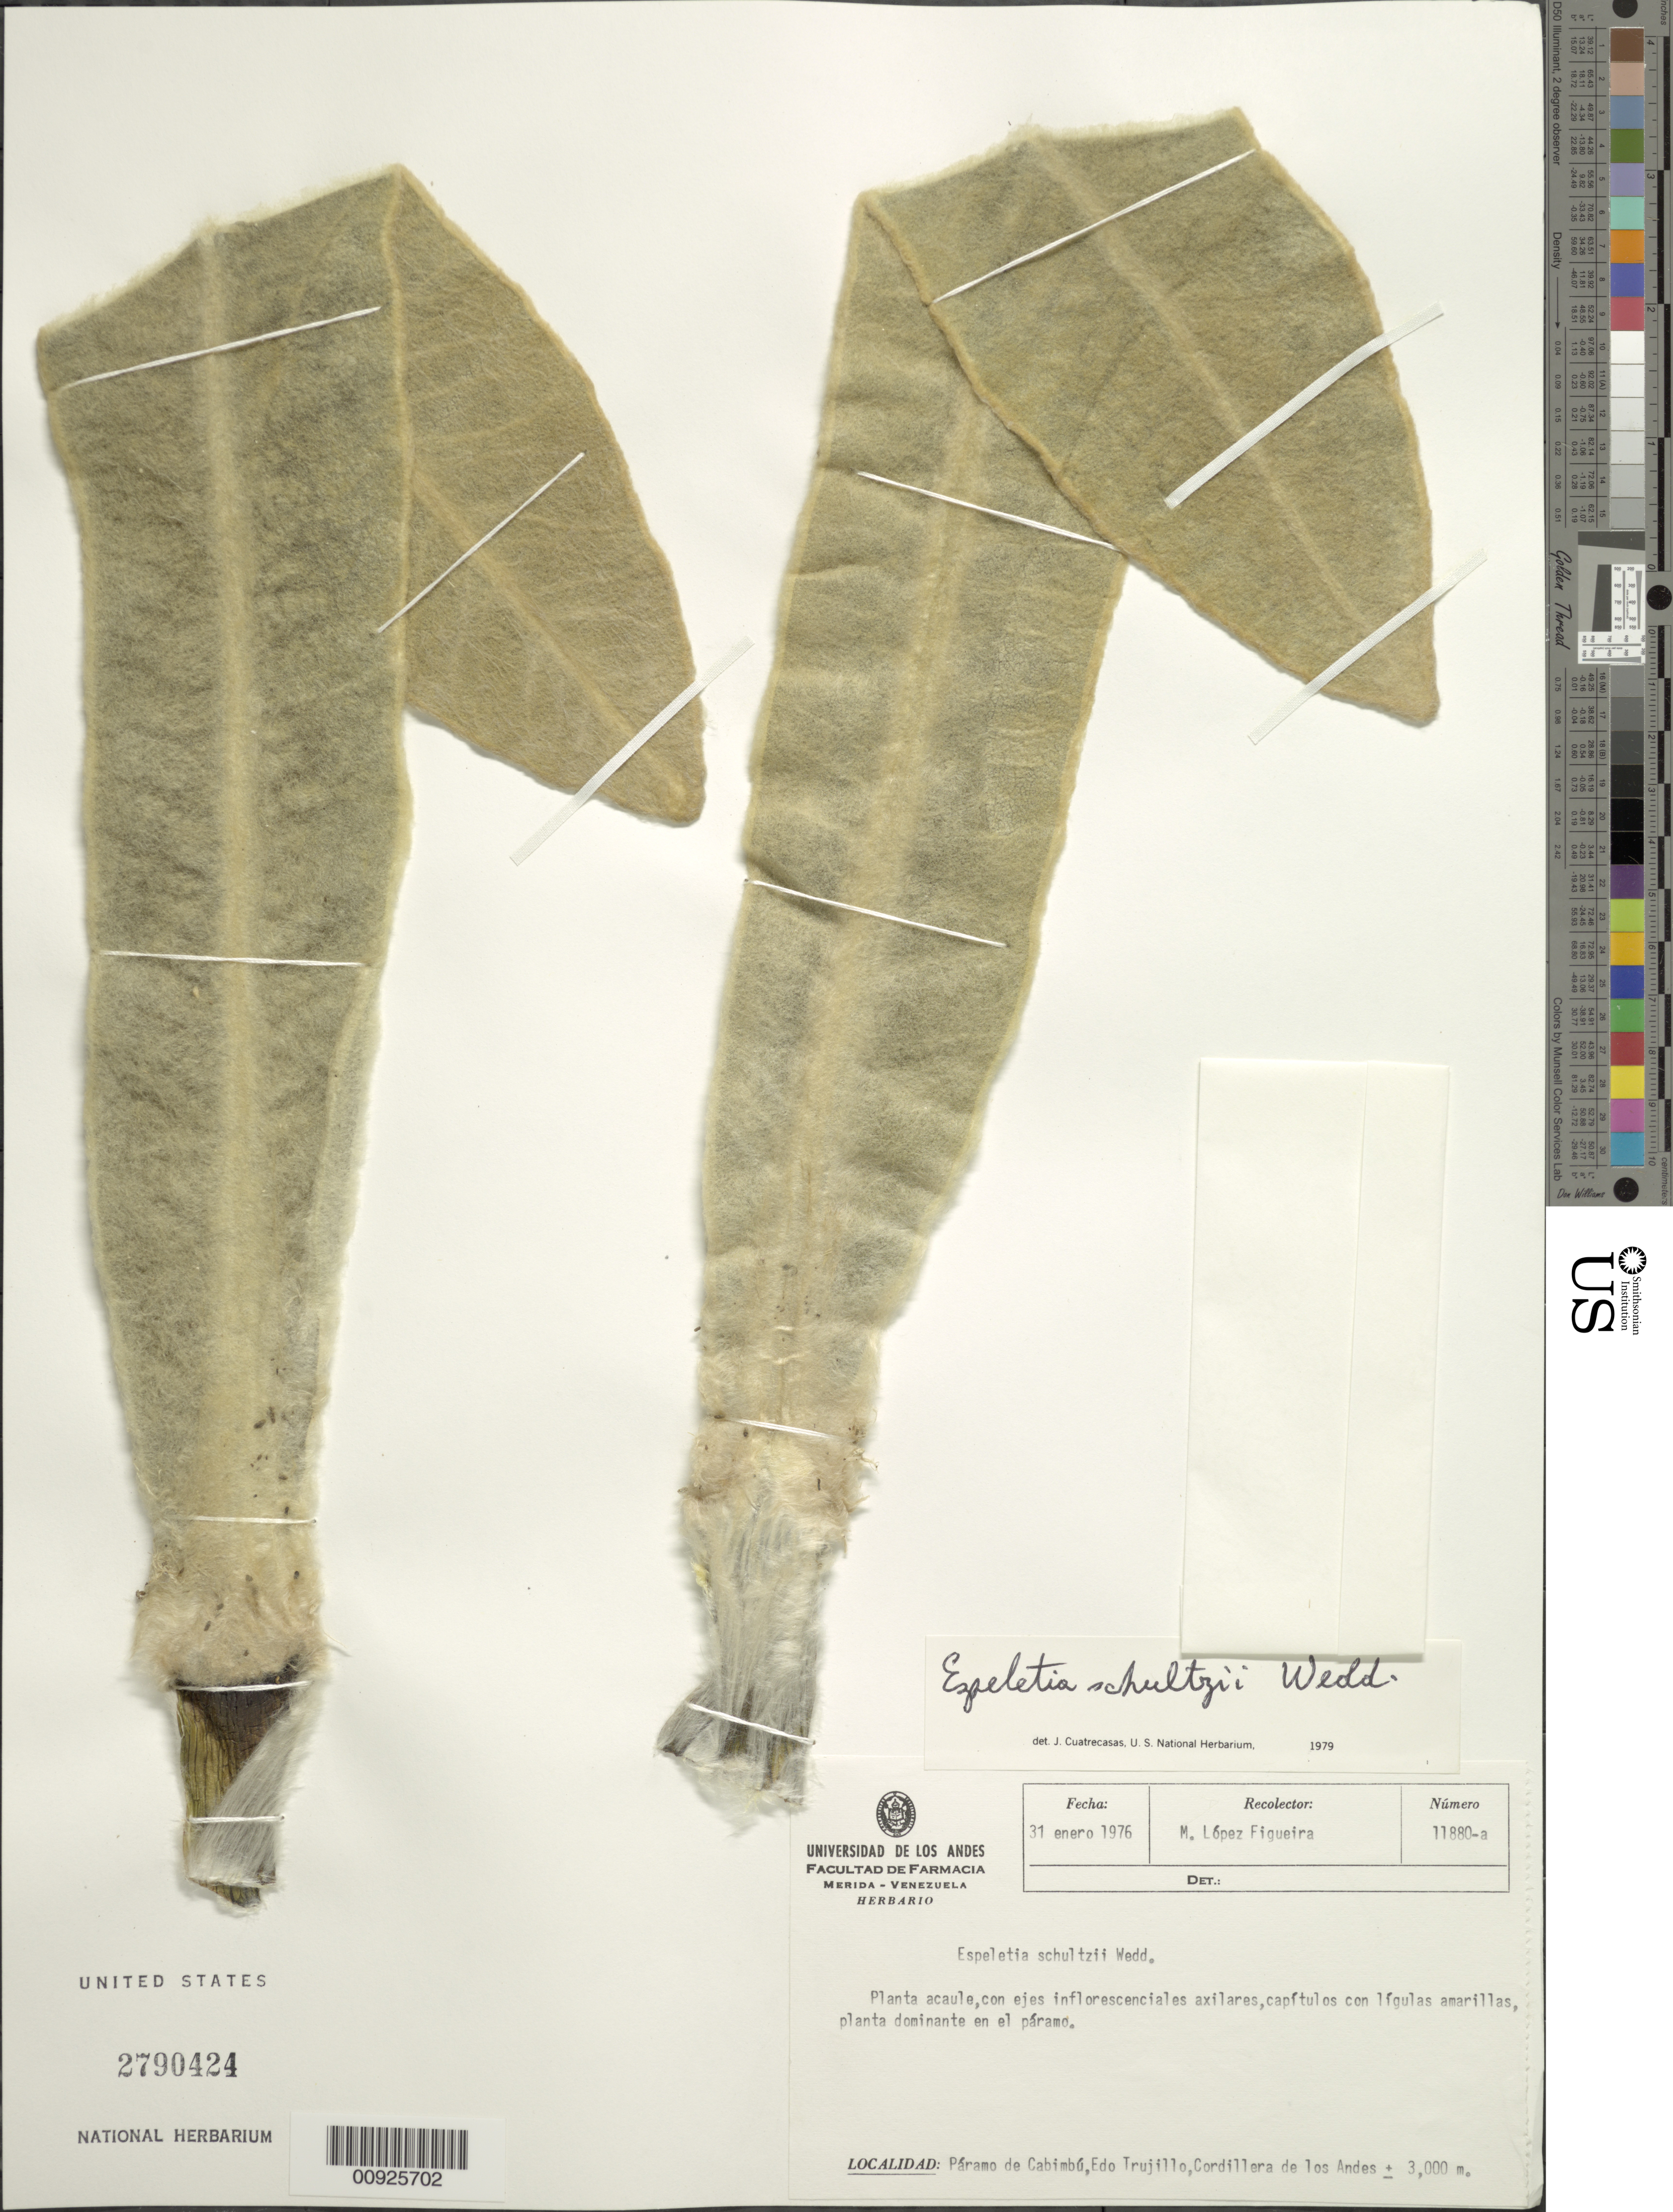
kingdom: Plantae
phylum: Tracheophyta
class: Magnoliopsida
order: Asterales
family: Asteraceae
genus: Espeletia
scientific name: Espeletia schultzii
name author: Wedd.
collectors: M. López Figueiras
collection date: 1976-01-31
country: Venezuela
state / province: Trujillo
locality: P. de Cabimbú. Páramo de Cabimbú, Cordillera de los Andes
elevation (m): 3000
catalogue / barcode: US 2790425